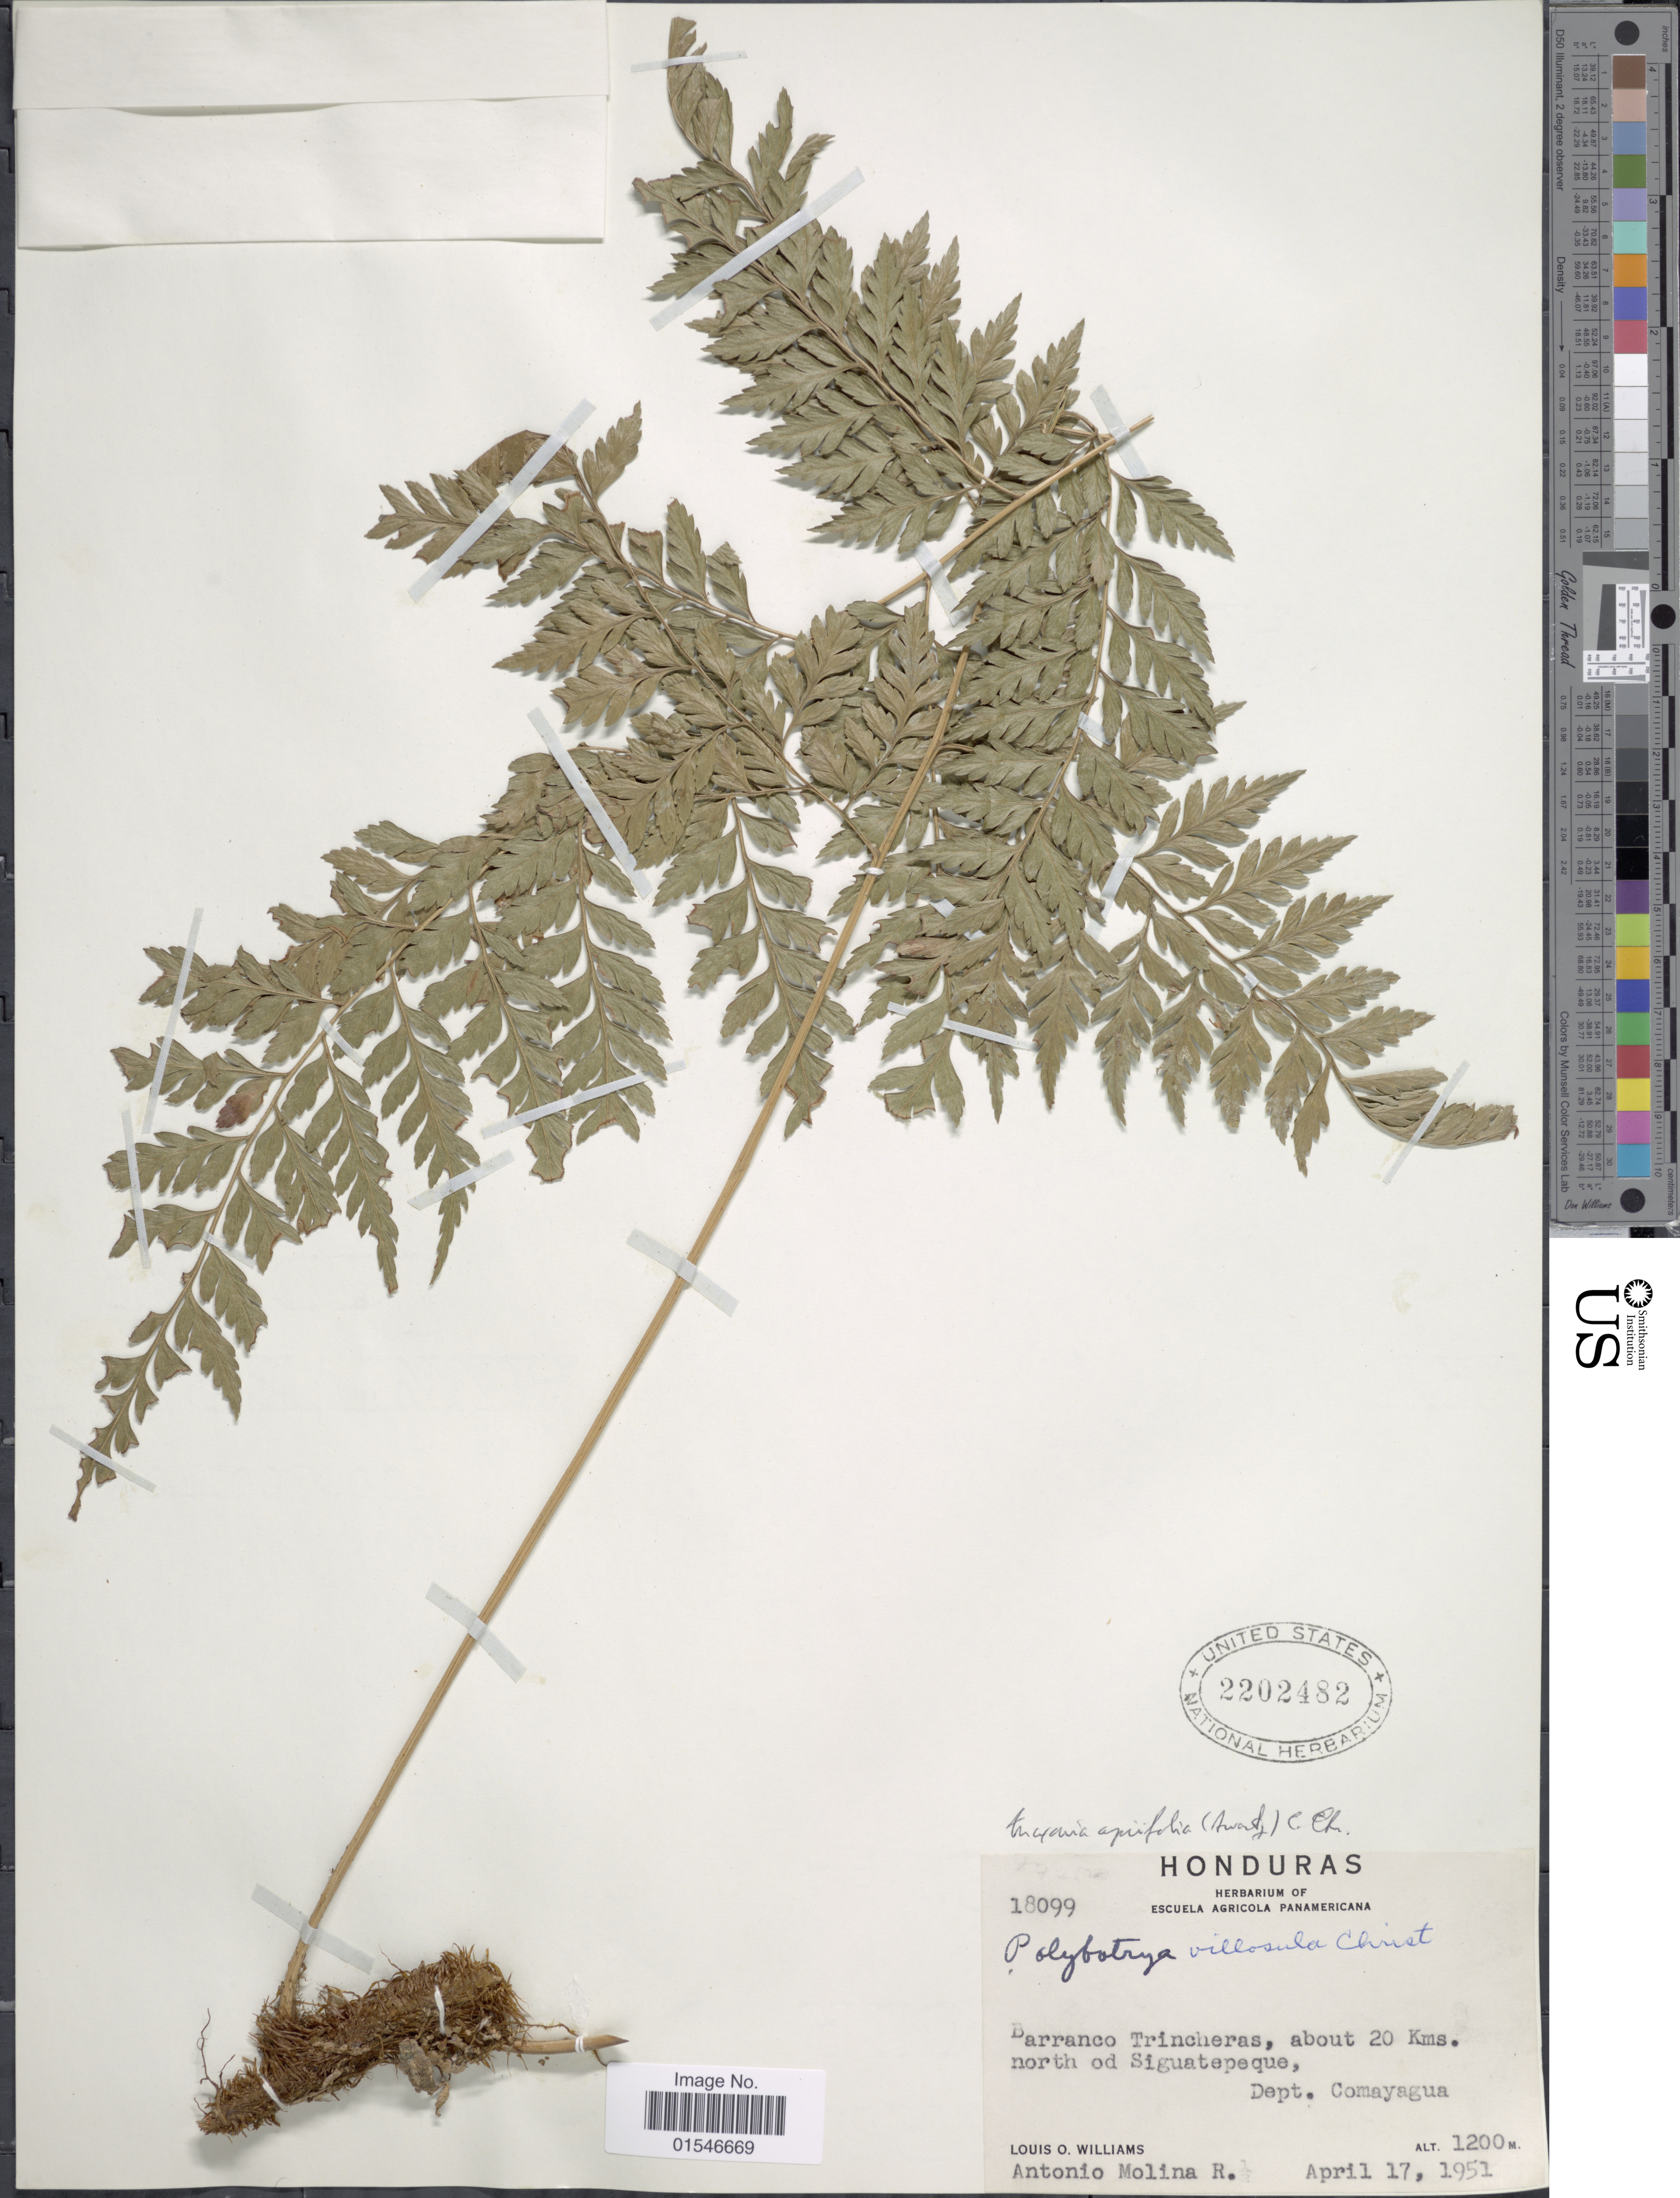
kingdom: Plantae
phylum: Tracheophyta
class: Polypodiopsida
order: Polypodiales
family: Dryopteridaceae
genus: Maxonia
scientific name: Maxonia apiifolia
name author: (Sw.) C. Chr.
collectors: L. O. Williams & A. Molina R.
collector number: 18099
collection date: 1951-04-17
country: Honduras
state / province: Comayagua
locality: Barranco Trincheras, about 20 Kms. north of Siguatepeque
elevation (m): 1200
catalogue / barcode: US 2202482